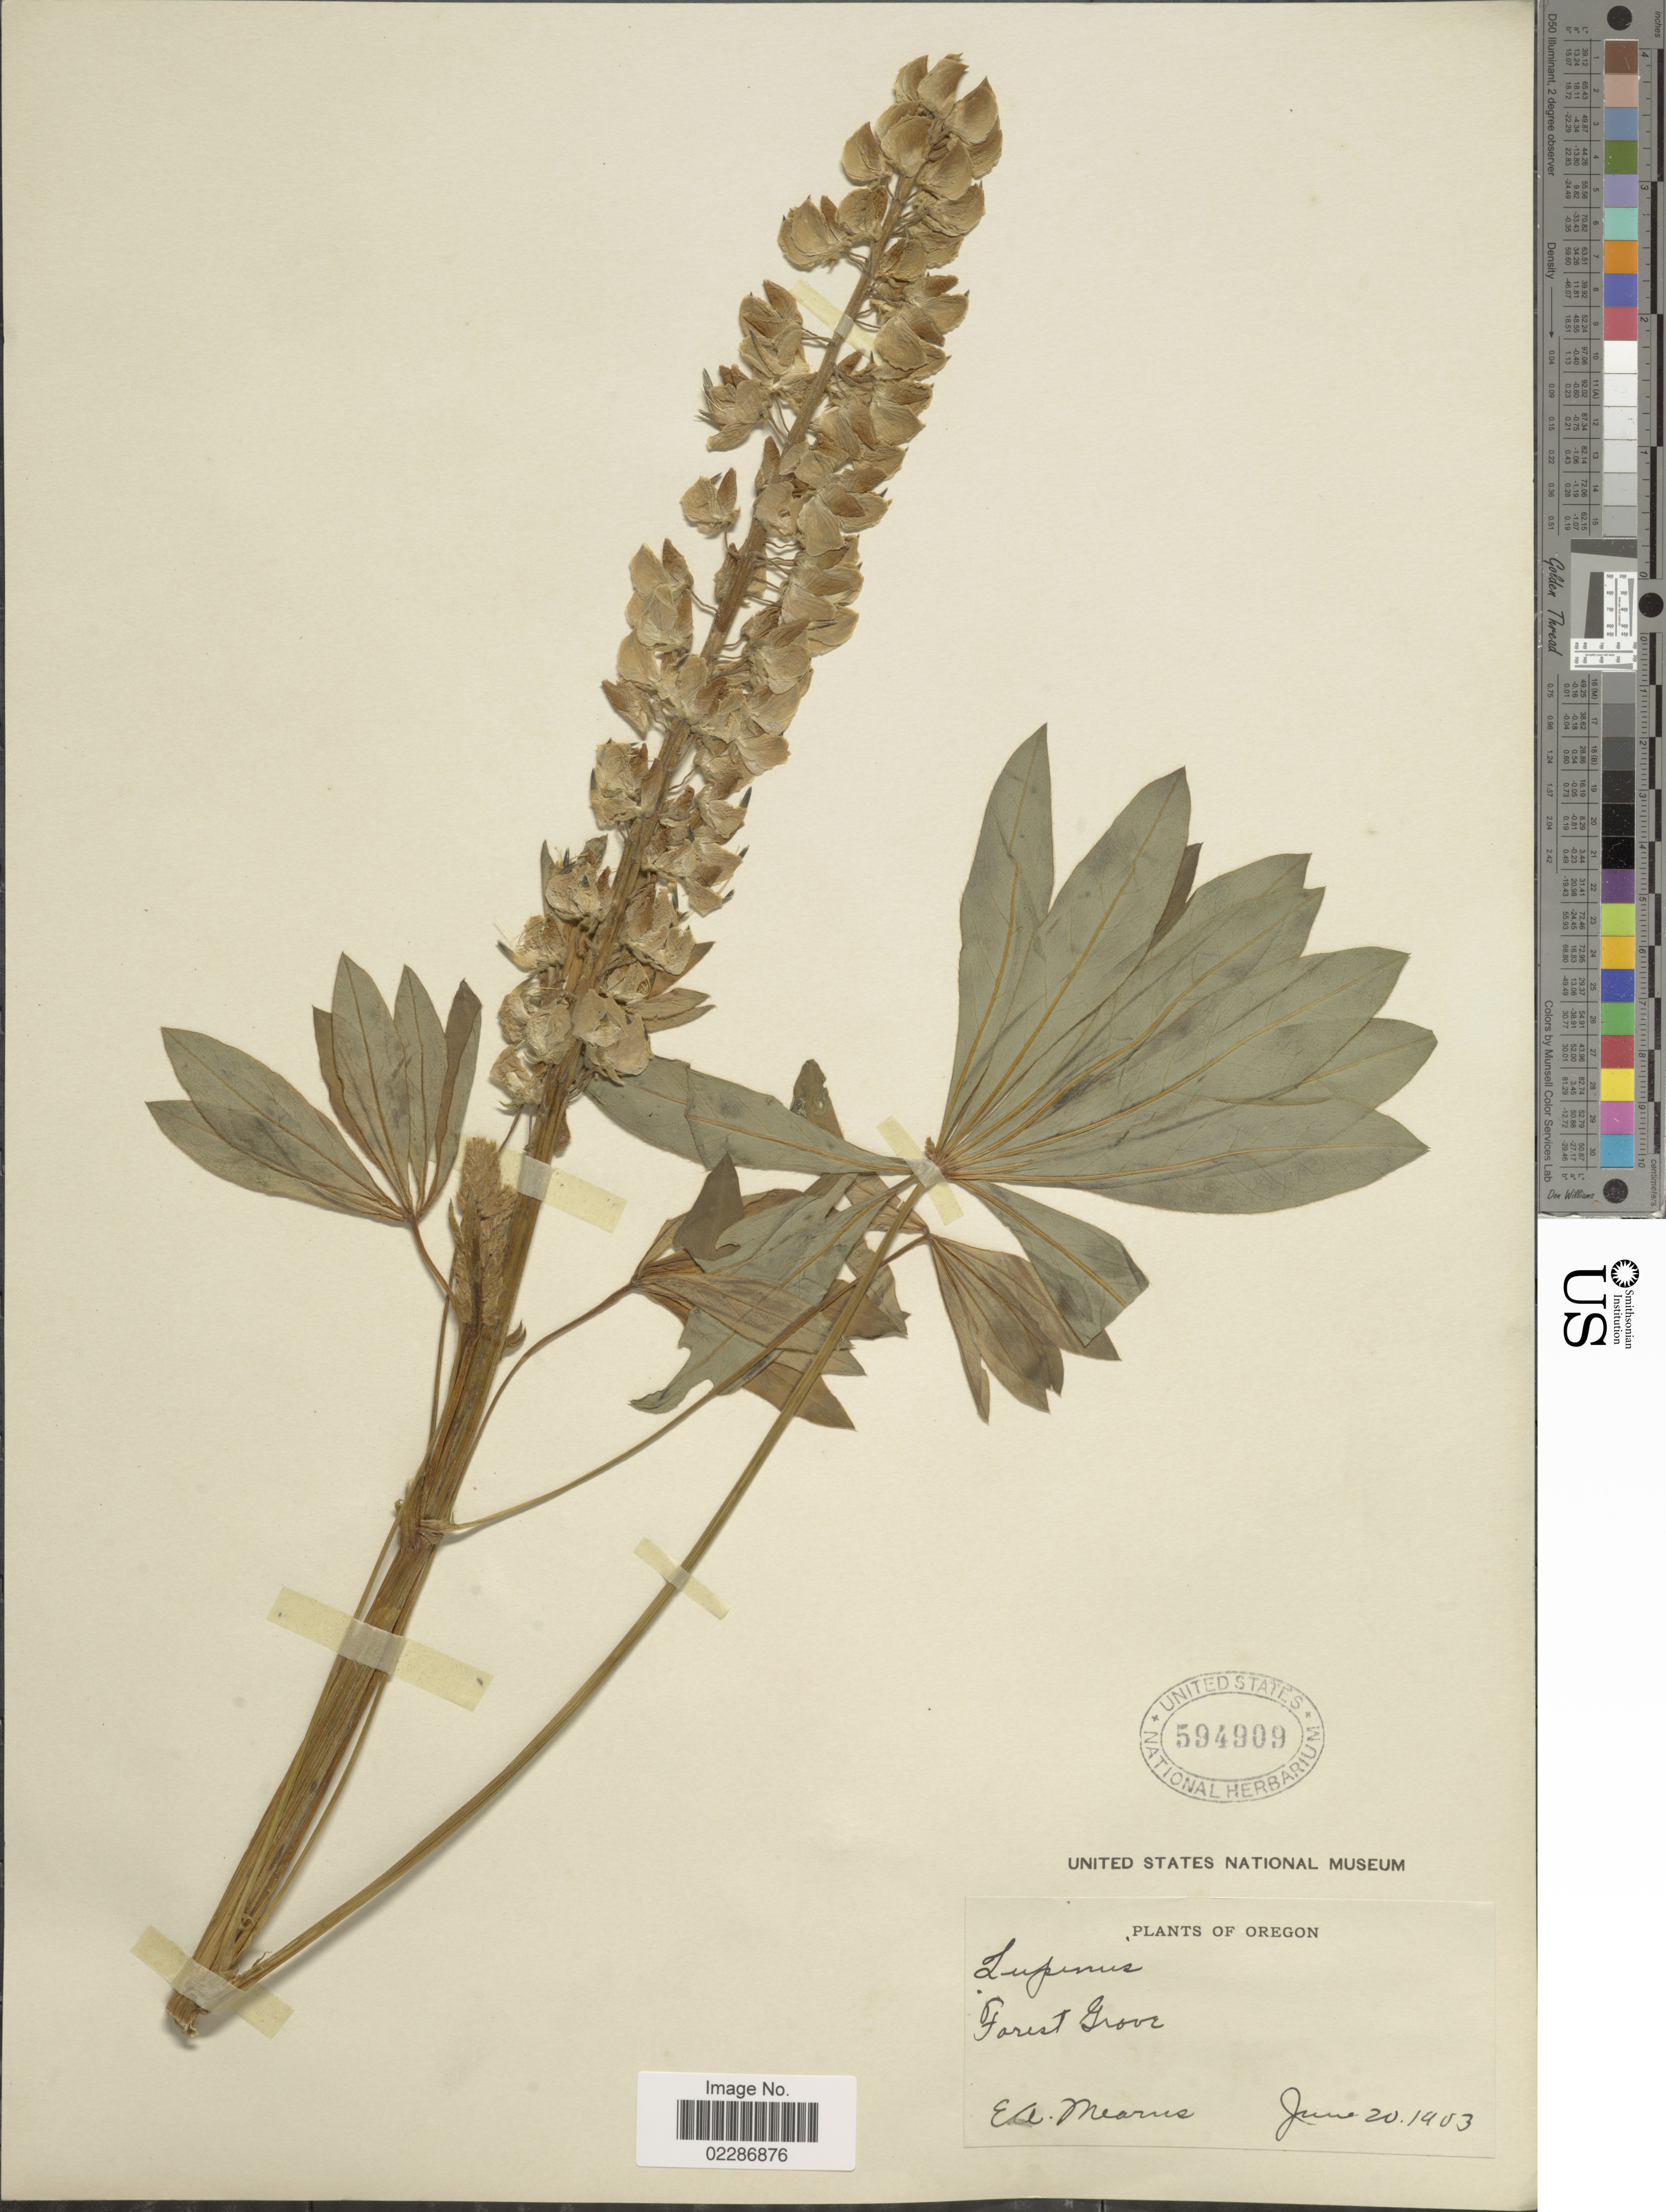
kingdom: Plantae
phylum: Tracheophyta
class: Magnoliopsida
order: Fabales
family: Fabaceae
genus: Lupinus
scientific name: Lupinus sp.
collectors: E. A. Mearns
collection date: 1903-06-20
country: United States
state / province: Oregon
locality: Forest Grove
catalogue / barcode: US 594909